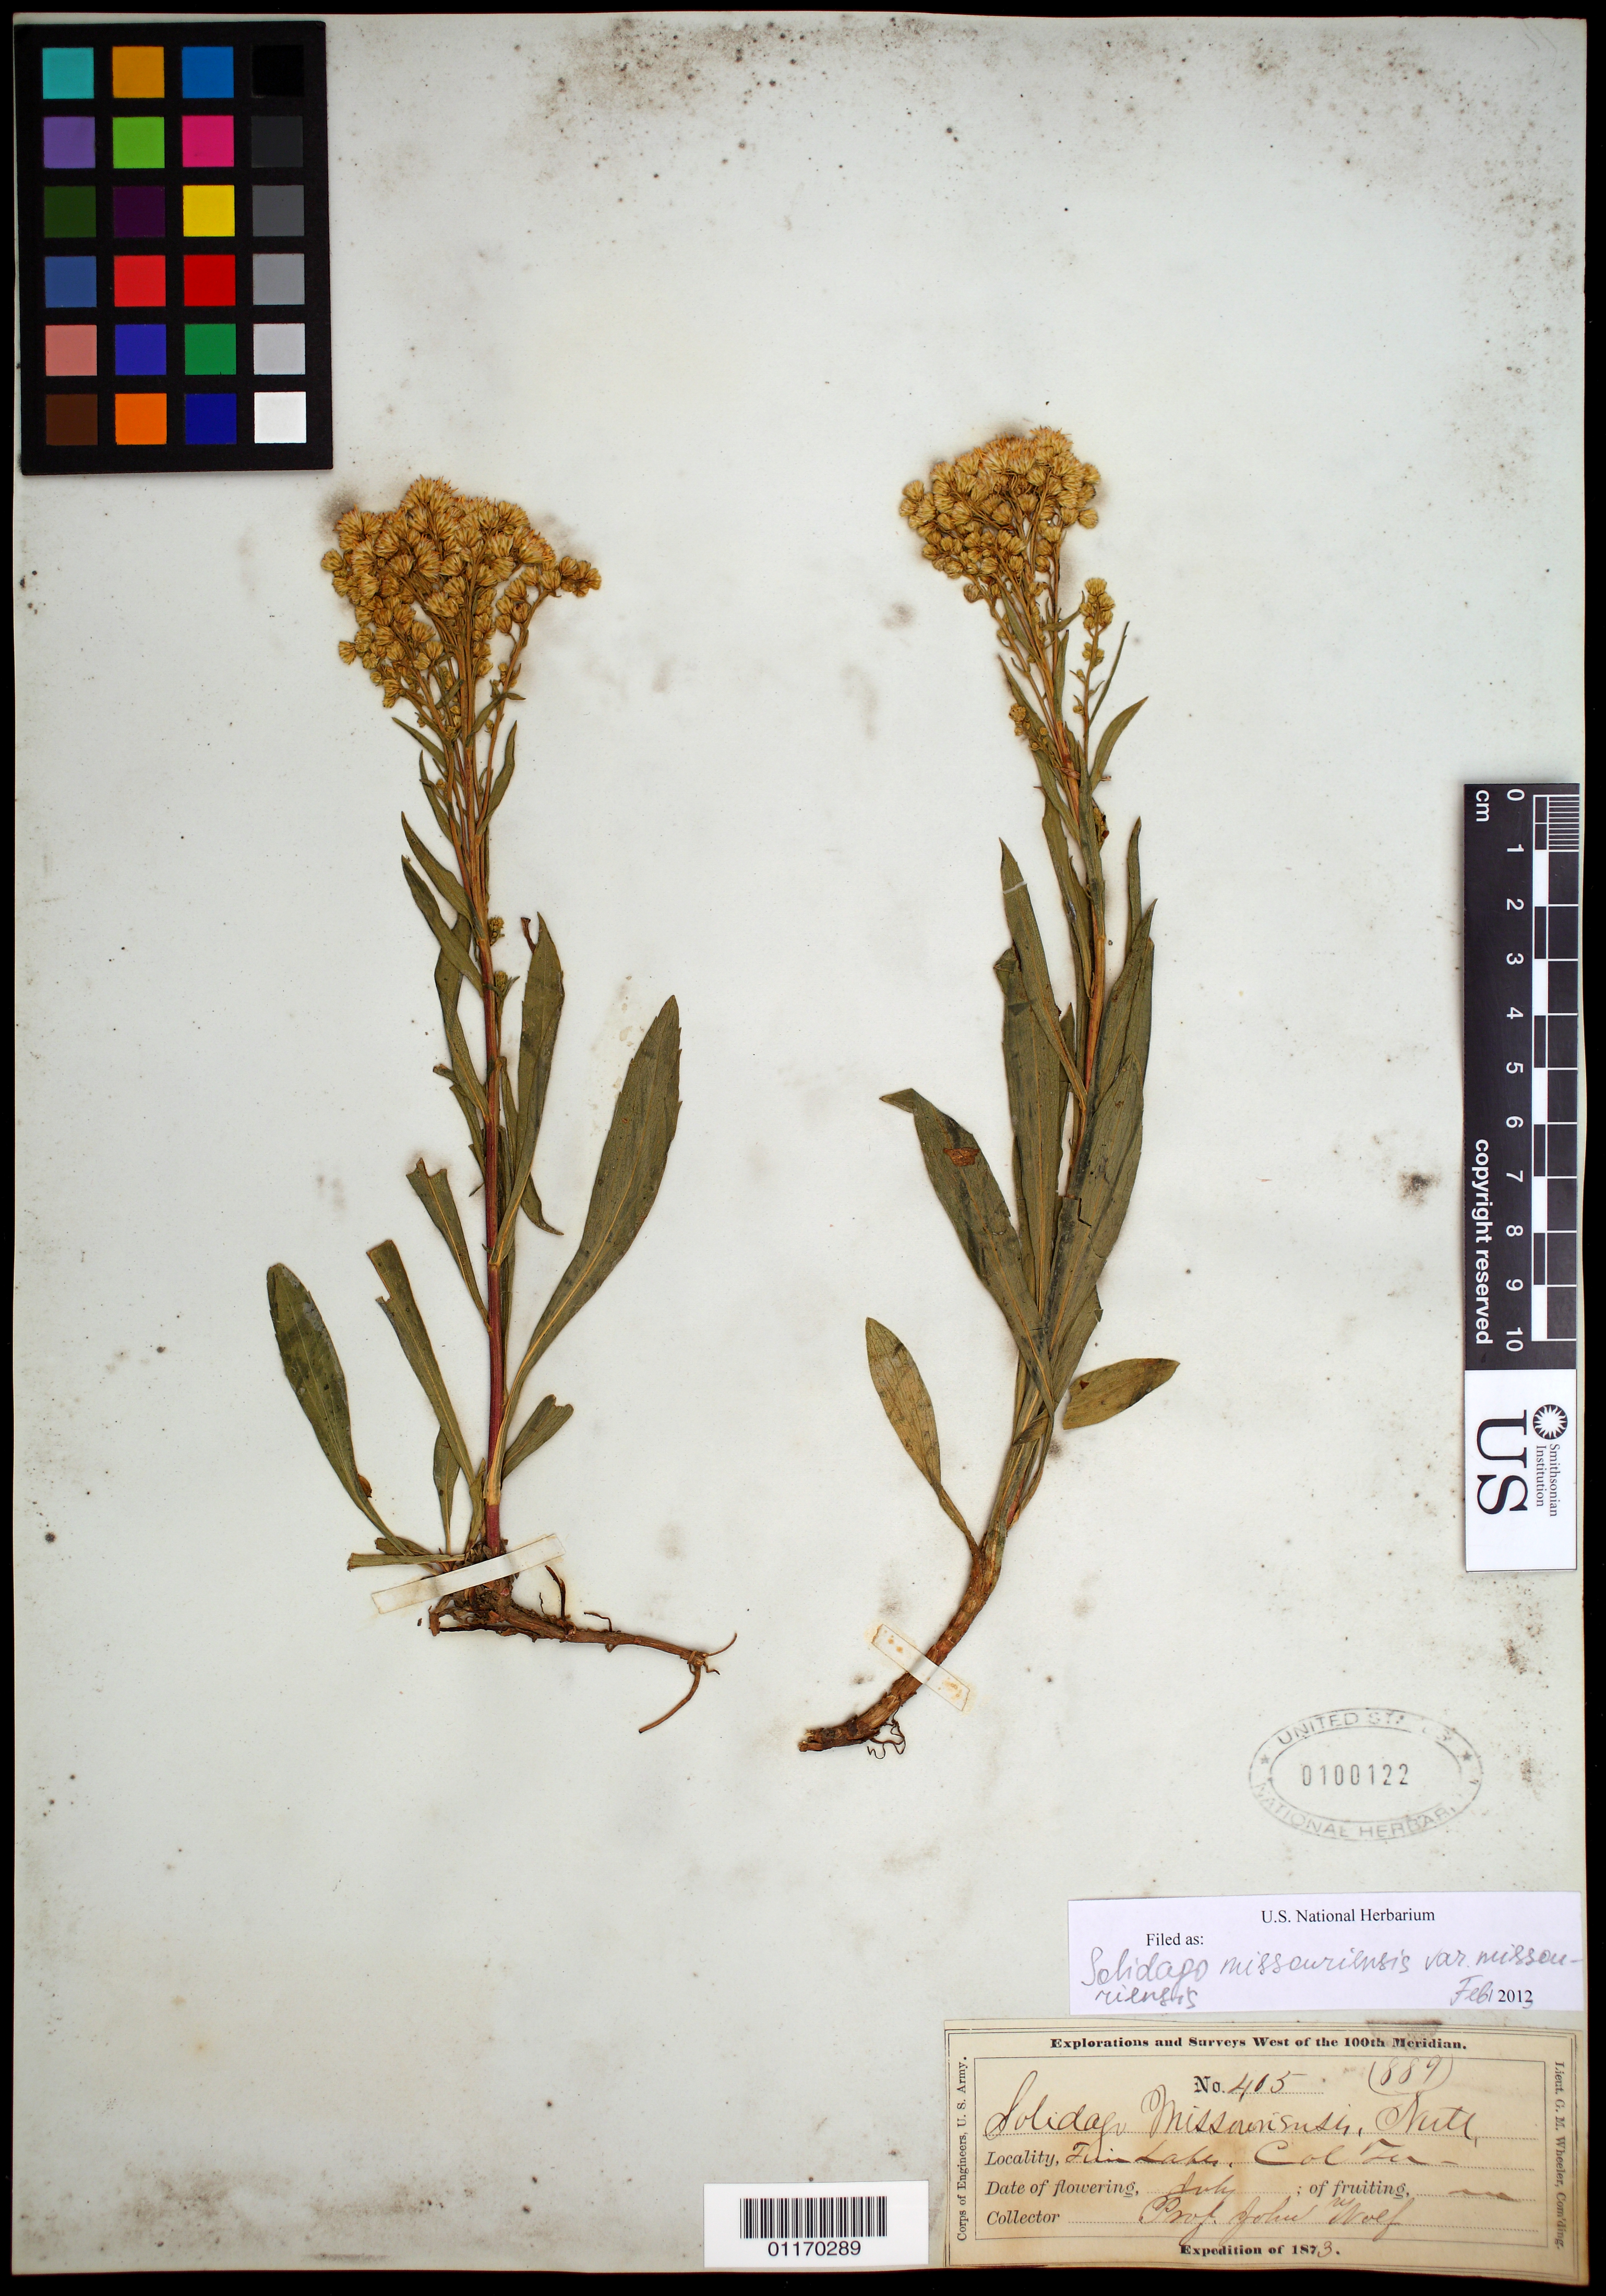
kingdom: Plantae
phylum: Tracheophyta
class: Magnoliopsida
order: Asterales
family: Asteraceae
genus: Solidago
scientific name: Solidago missouriensis var. missouriensis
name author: Nutt.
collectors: J. Wolf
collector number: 405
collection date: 1873-07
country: United States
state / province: Colorado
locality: Twin Lakes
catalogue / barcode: US 100122